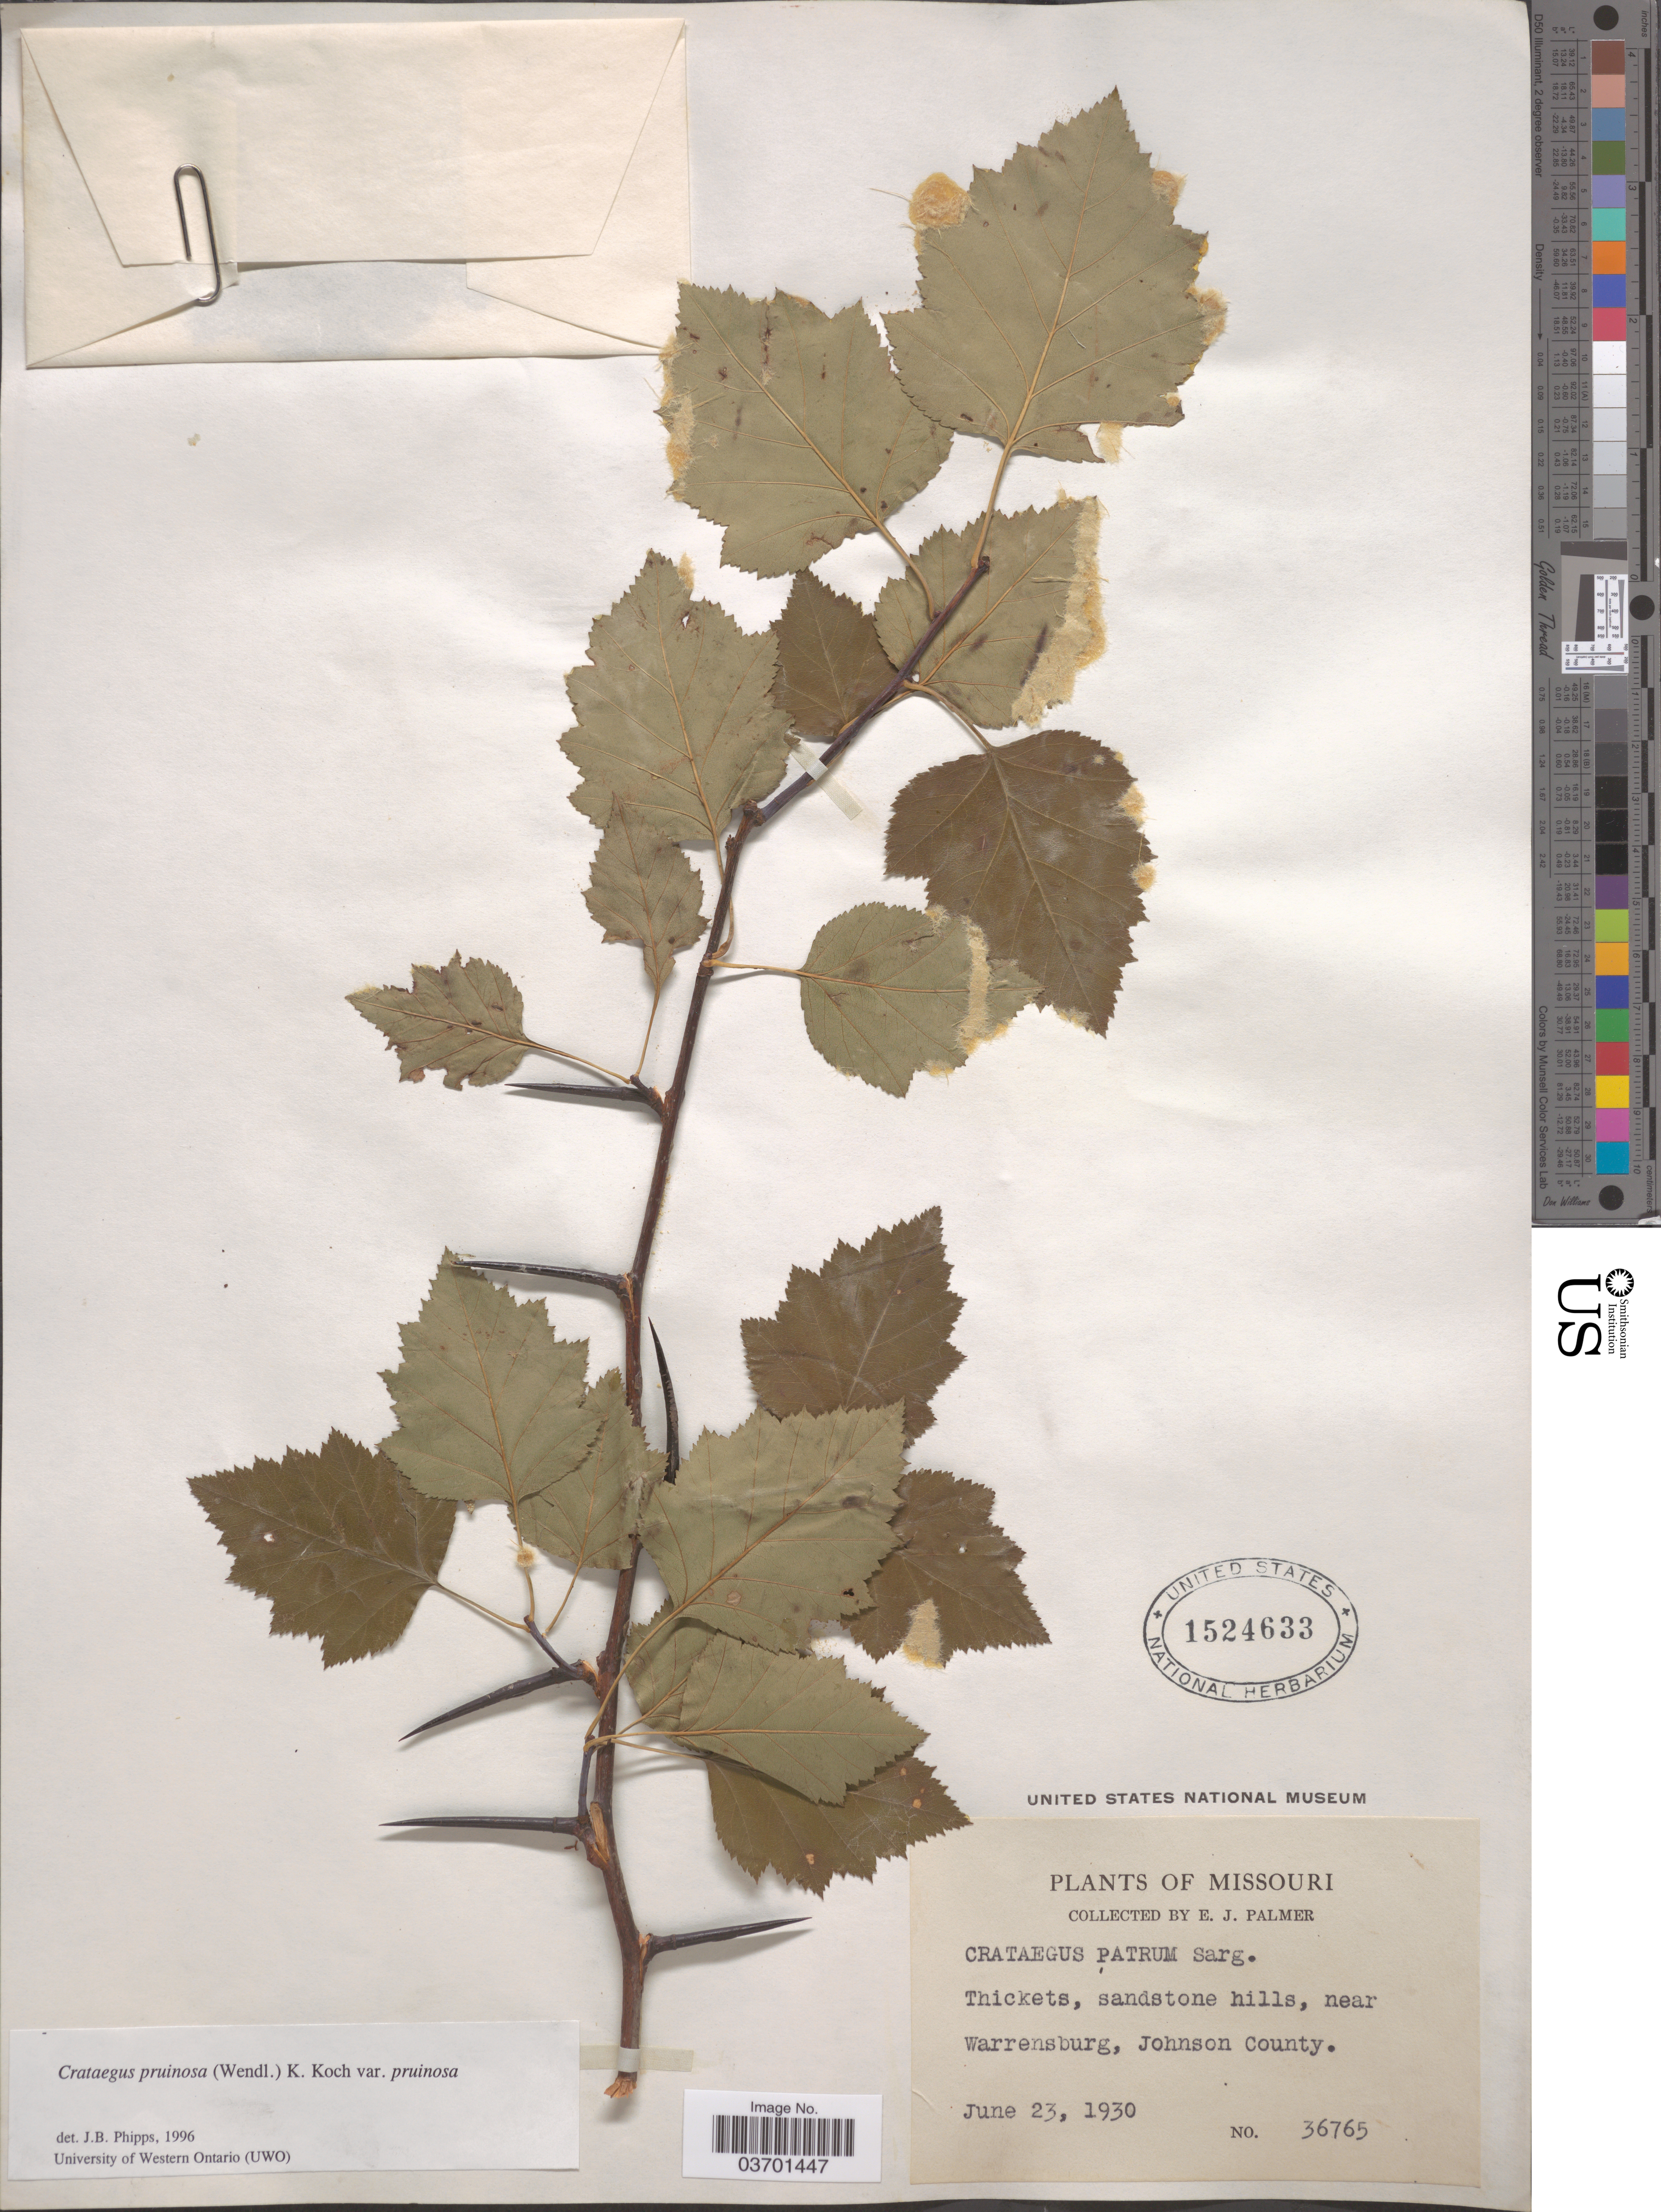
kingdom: Plantae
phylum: Tracheophyta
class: Magnoliopsida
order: Rosales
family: Rosaceae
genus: Crataegus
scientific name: Crataegus pruinosa var. pruinosa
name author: (H.L. Wendl.) K. Koch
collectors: E. J. Palmer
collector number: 36765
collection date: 1930-06-23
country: United States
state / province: Missouri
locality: Near Warrensburg, Johnson County.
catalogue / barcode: US 1524633